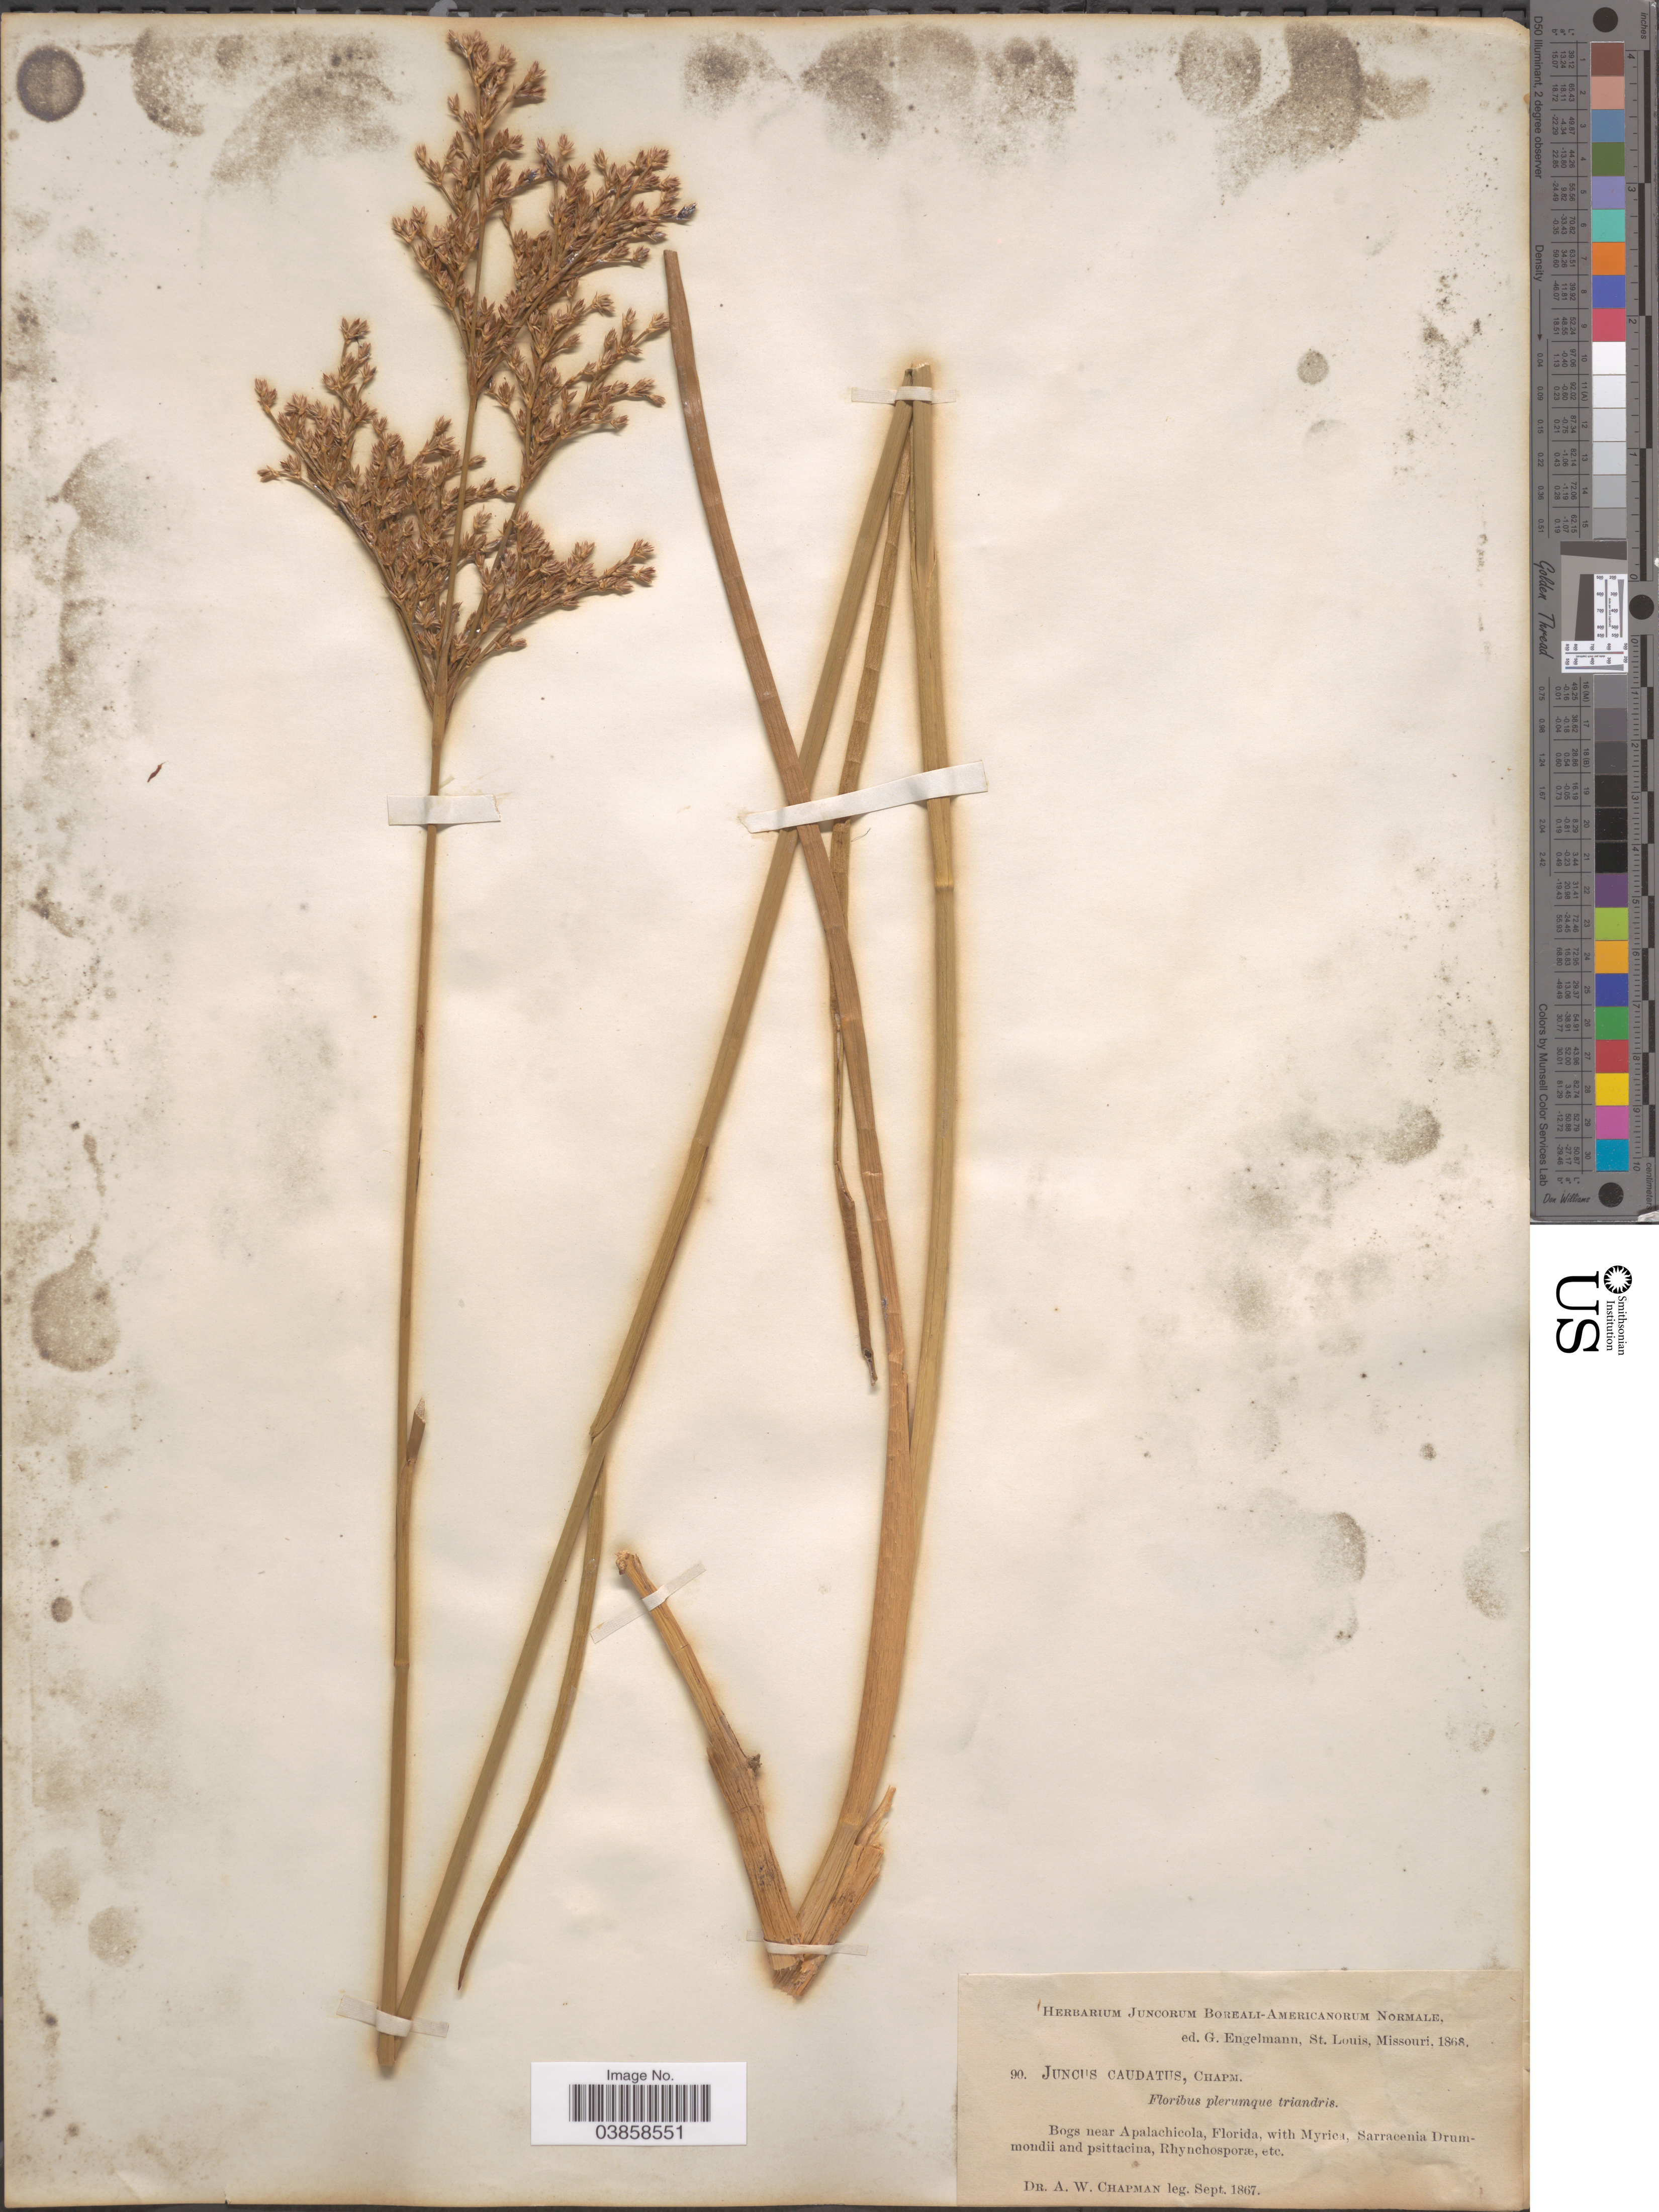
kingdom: Plantae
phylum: Tracheophyta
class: Liliopsida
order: Poales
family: Juncaceae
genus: Juncus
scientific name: Juncus trigonocarpus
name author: Steud.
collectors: A. W. Chapman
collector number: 90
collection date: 1867-09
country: United States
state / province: Florida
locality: Bogs near Apalachicola.